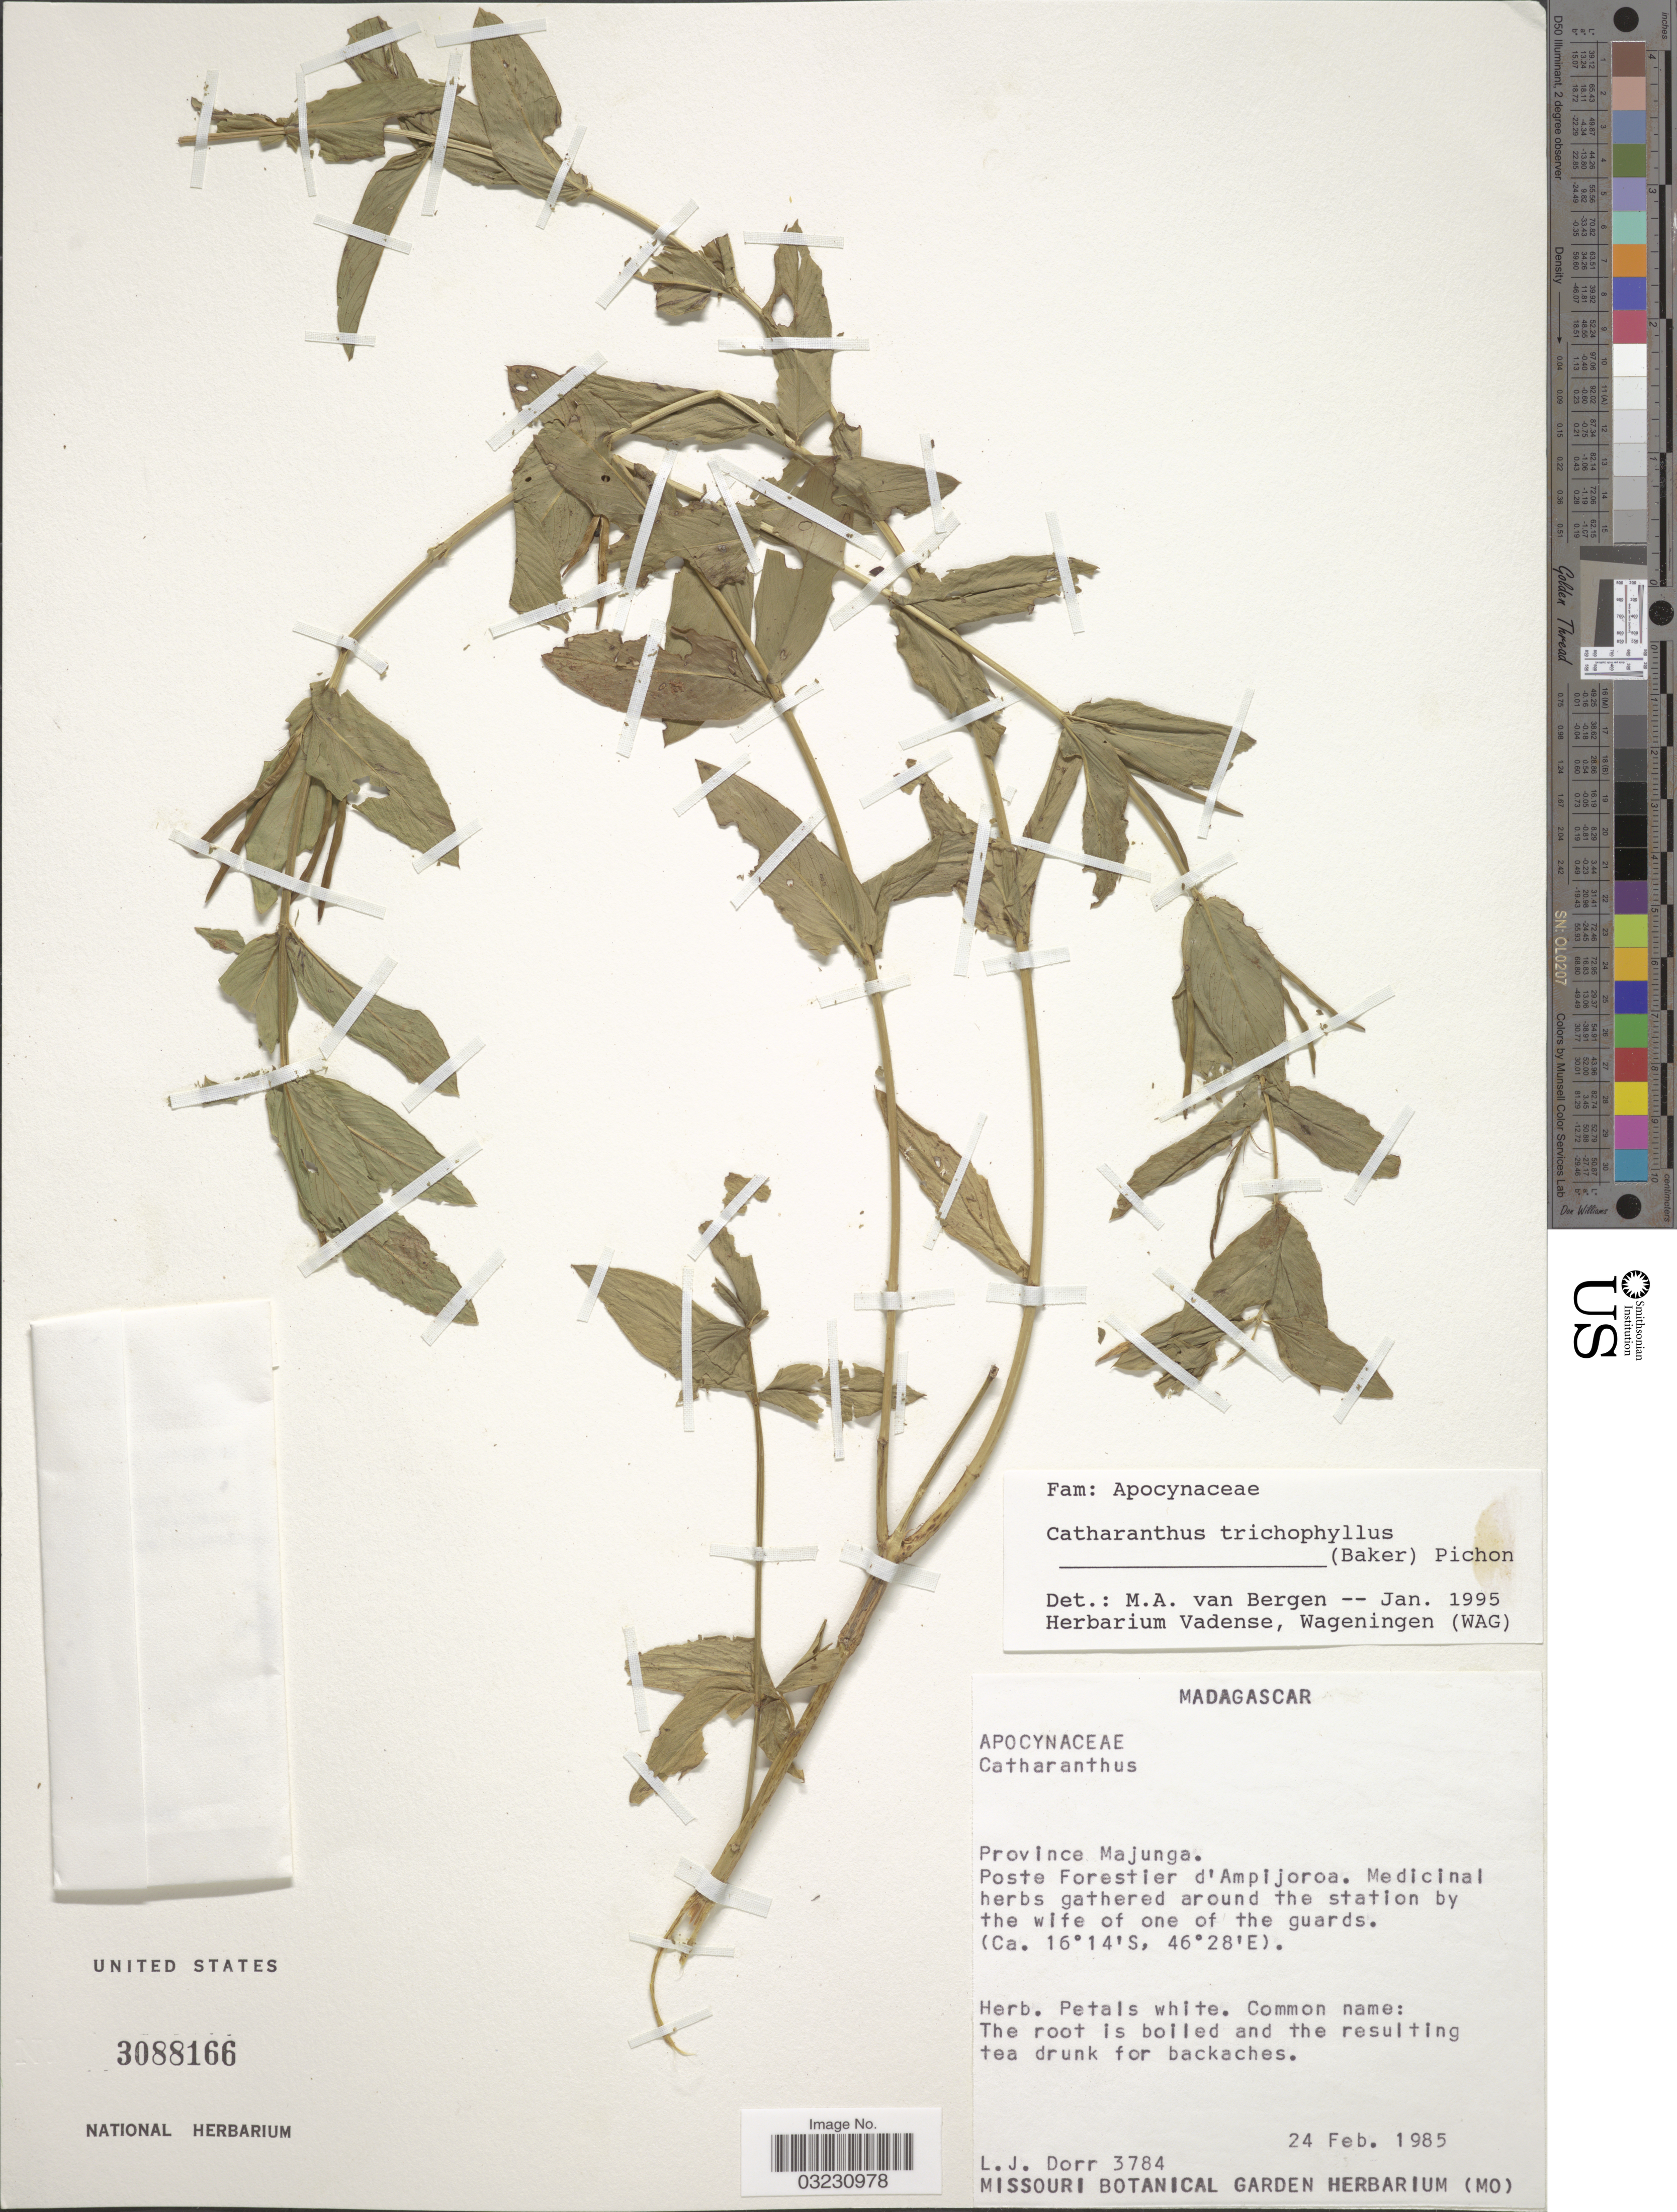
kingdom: Plantae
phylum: Tracheophyta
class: Magnoliopsida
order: Gentianales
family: Apocynaceae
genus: Catharanthus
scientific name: Catharanthus trichophyllus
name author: (Baker) Pichon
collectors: L. J. Dorr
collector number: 3784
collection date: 1985-02-24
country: Madagascar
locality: Province Majunga. Poste Forestier d'Ampijoroa.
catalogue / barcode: US 3088166